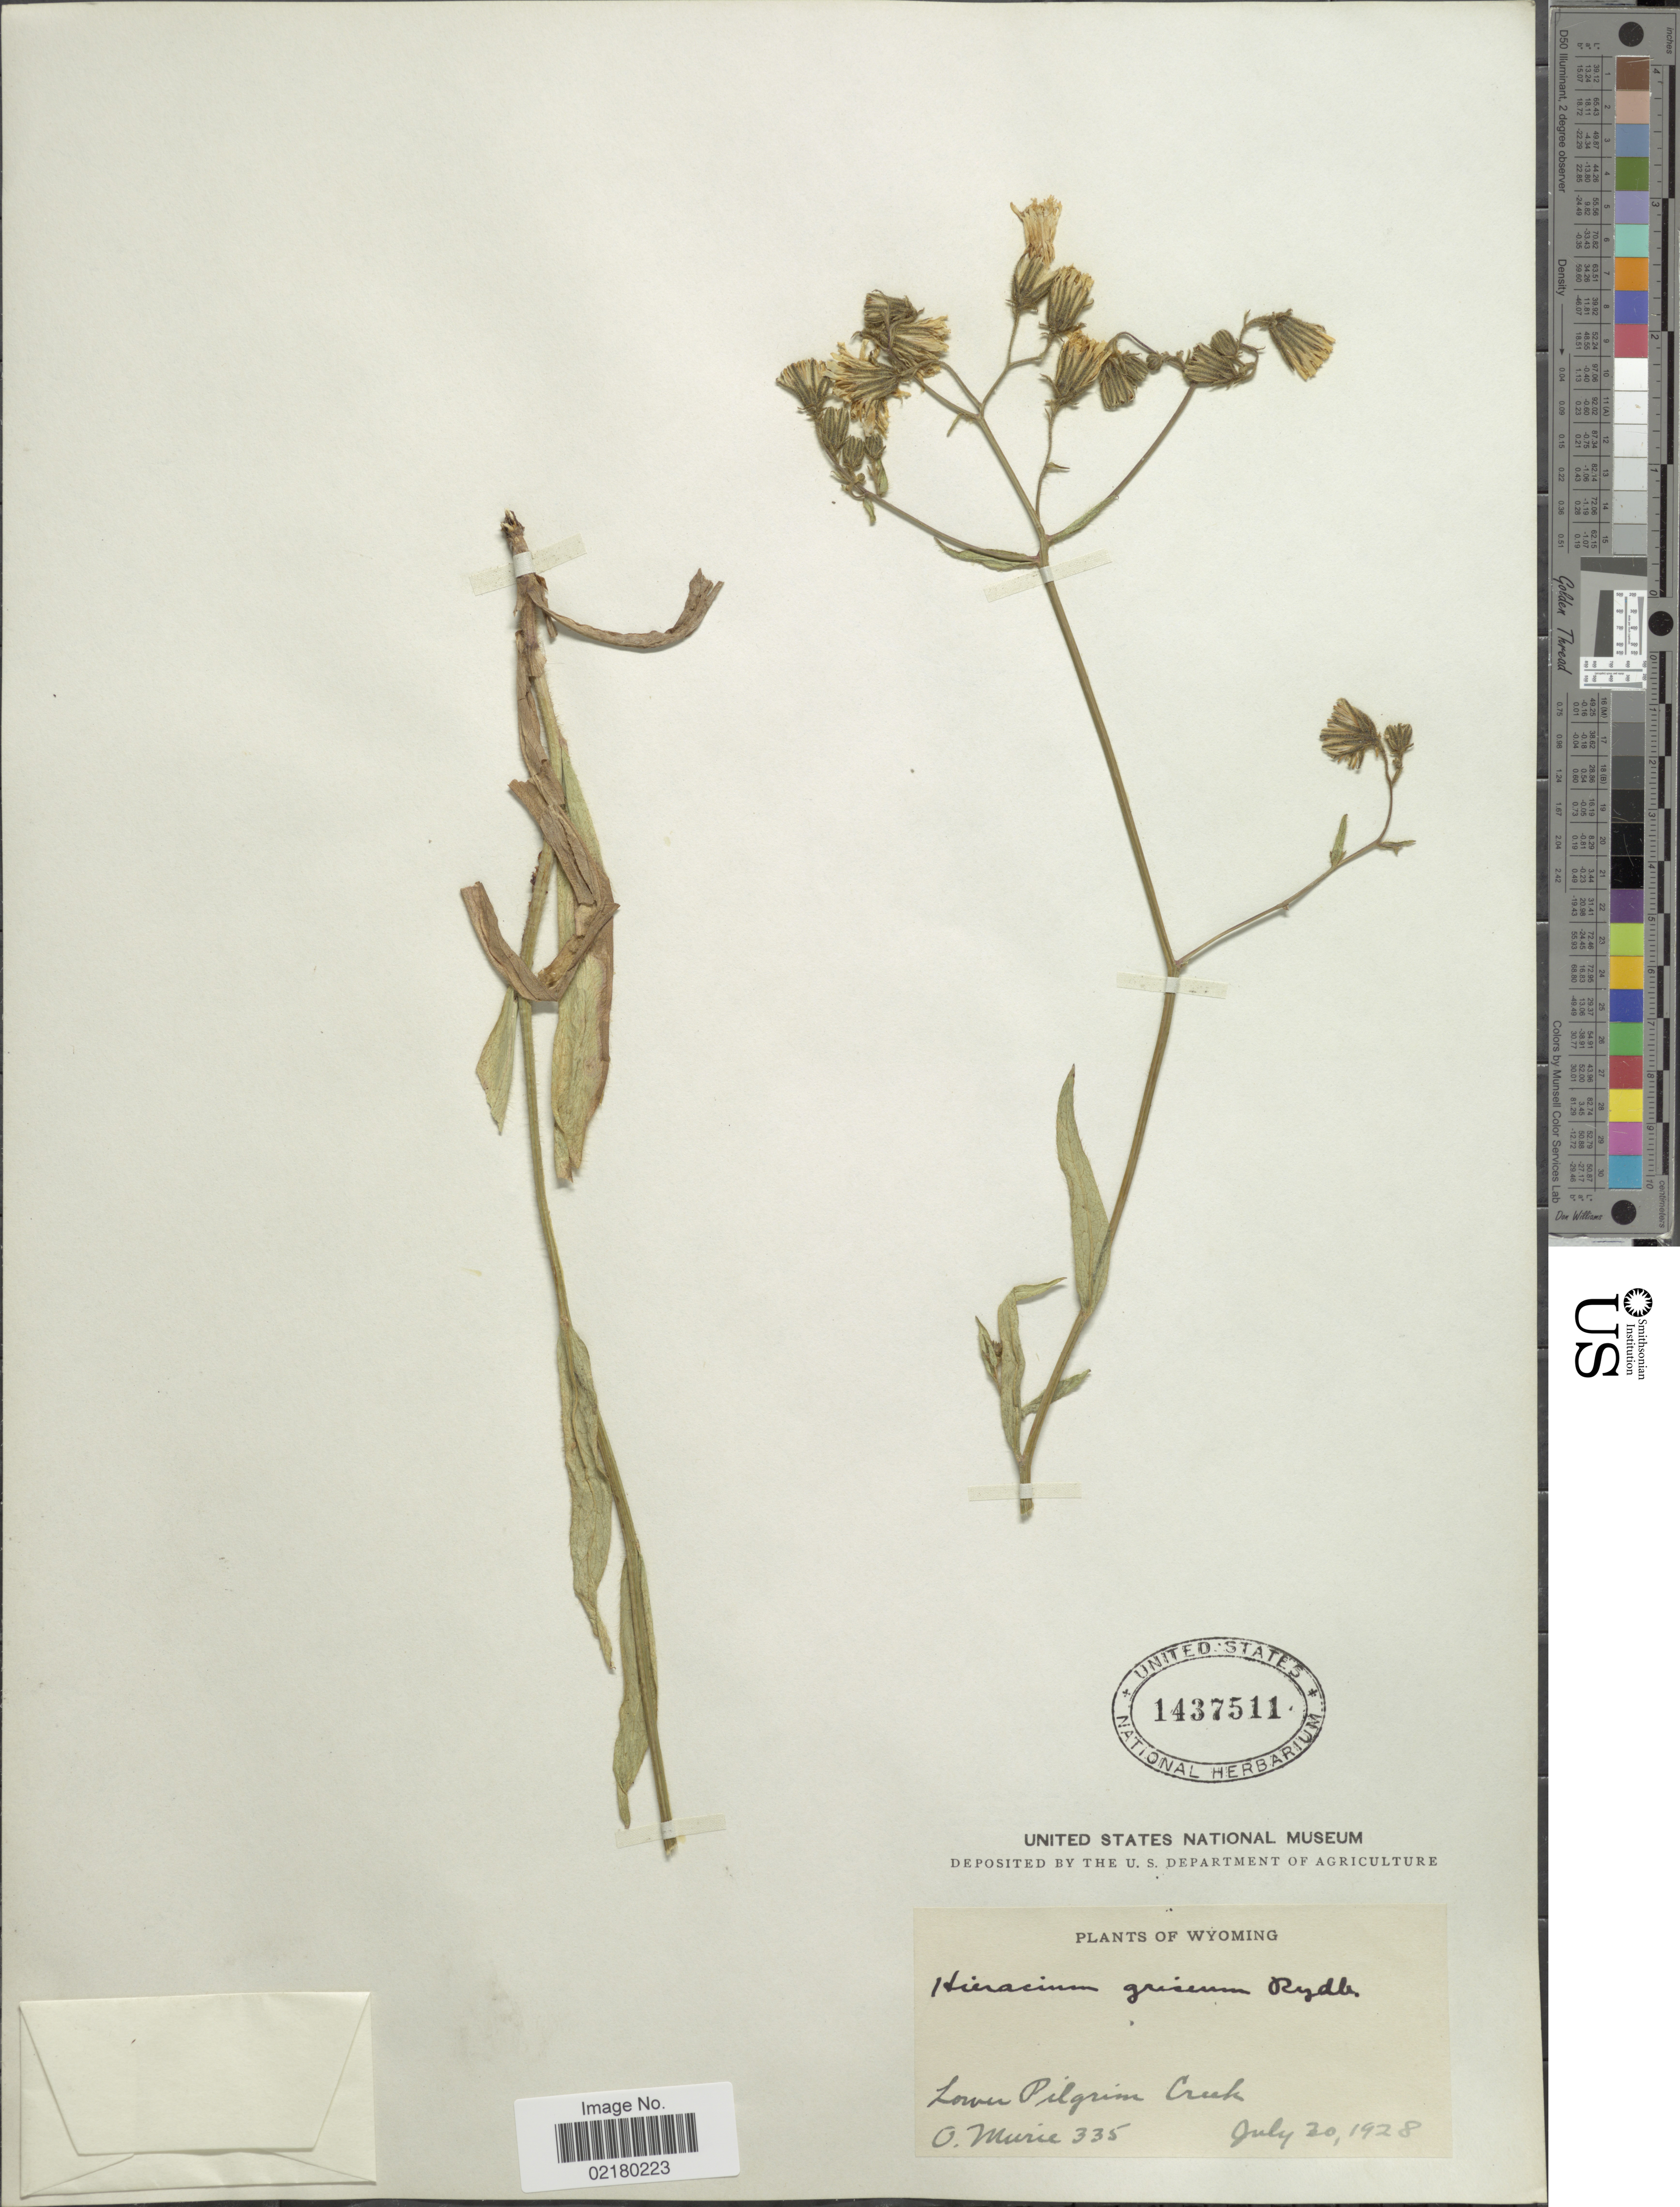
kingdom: Plantae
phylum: Tracheophyta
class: Magnoliopsida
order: Asterales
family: Asteraceae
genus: Hieracium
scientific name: Hieracium griseum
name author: Rydb.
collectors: O. Murie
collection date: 1928-07-30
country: United States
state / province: Wyoming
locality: Lower Pilgrim Creek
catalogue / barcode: US 1437511